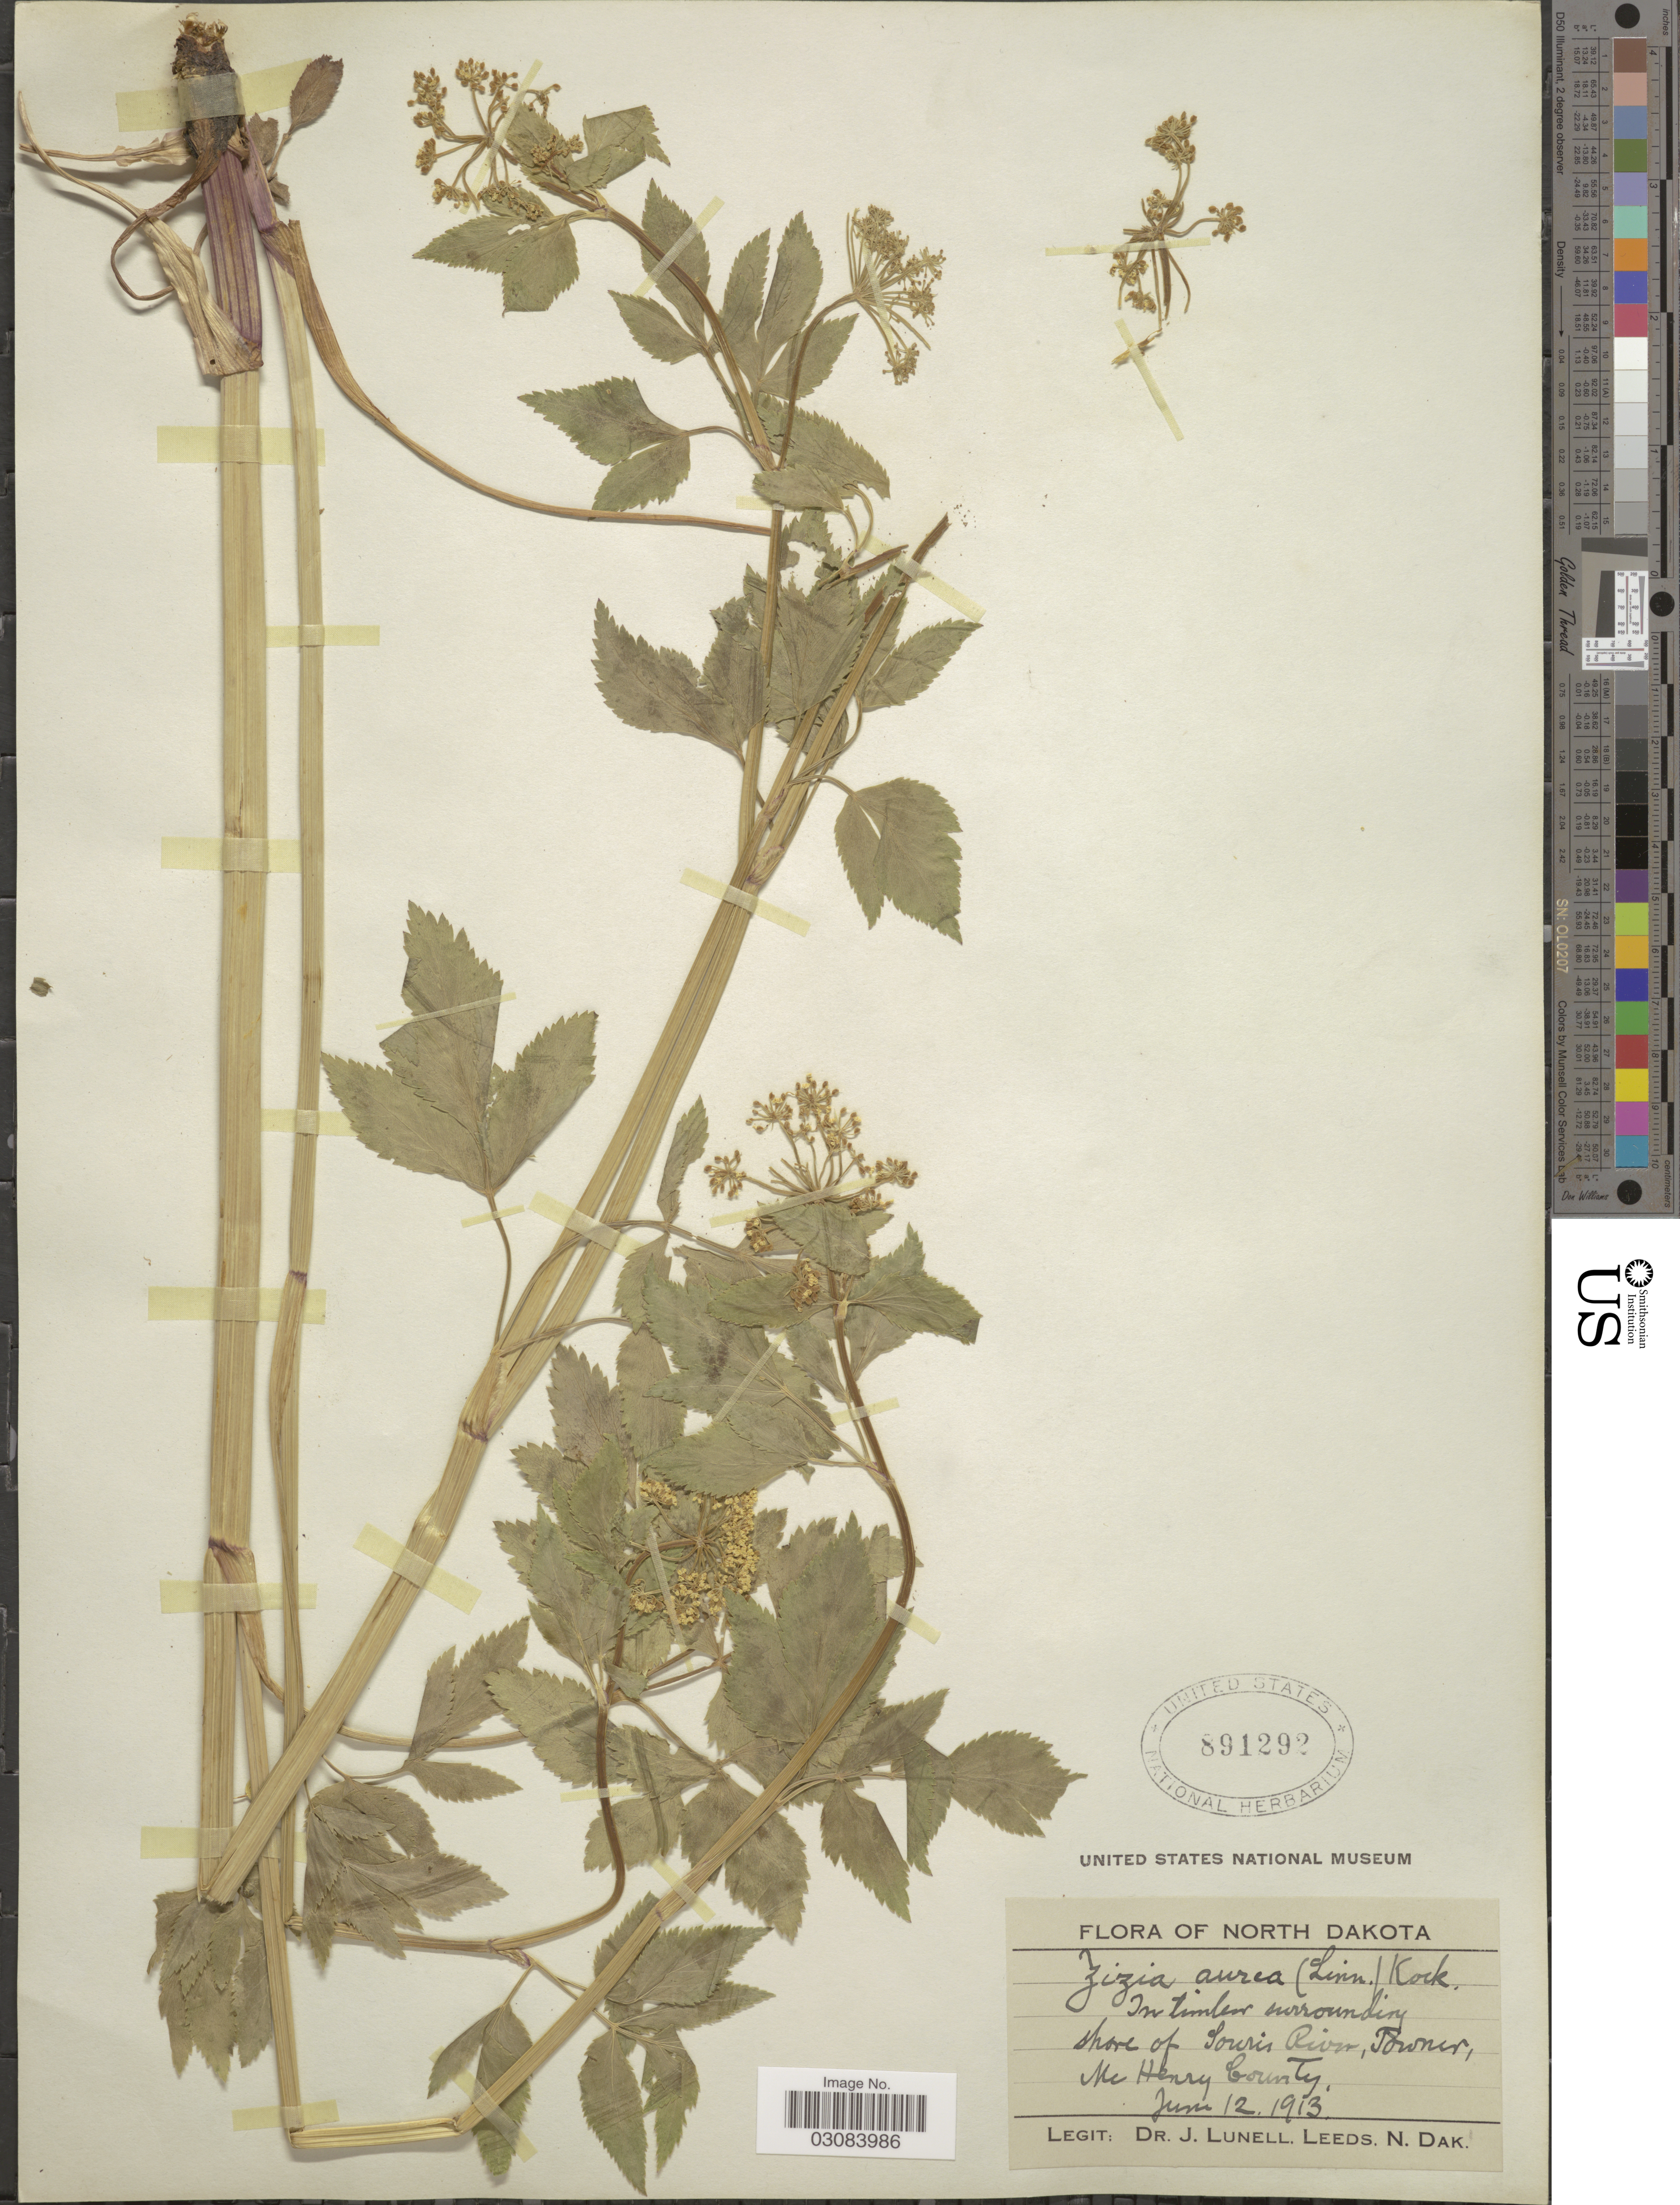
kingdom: Plantae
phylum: Tracheophyta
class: Magnoliopsida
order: Apiales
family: Apiaceae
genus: Zizia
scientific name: Zizia aurea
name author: (L.) Koch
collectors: J. Lunell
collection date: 1913-06-12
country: United States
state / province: North Dakota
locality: In timber surrounding shore of Souris River, Towner, McHenry County.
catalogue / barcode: US 891292